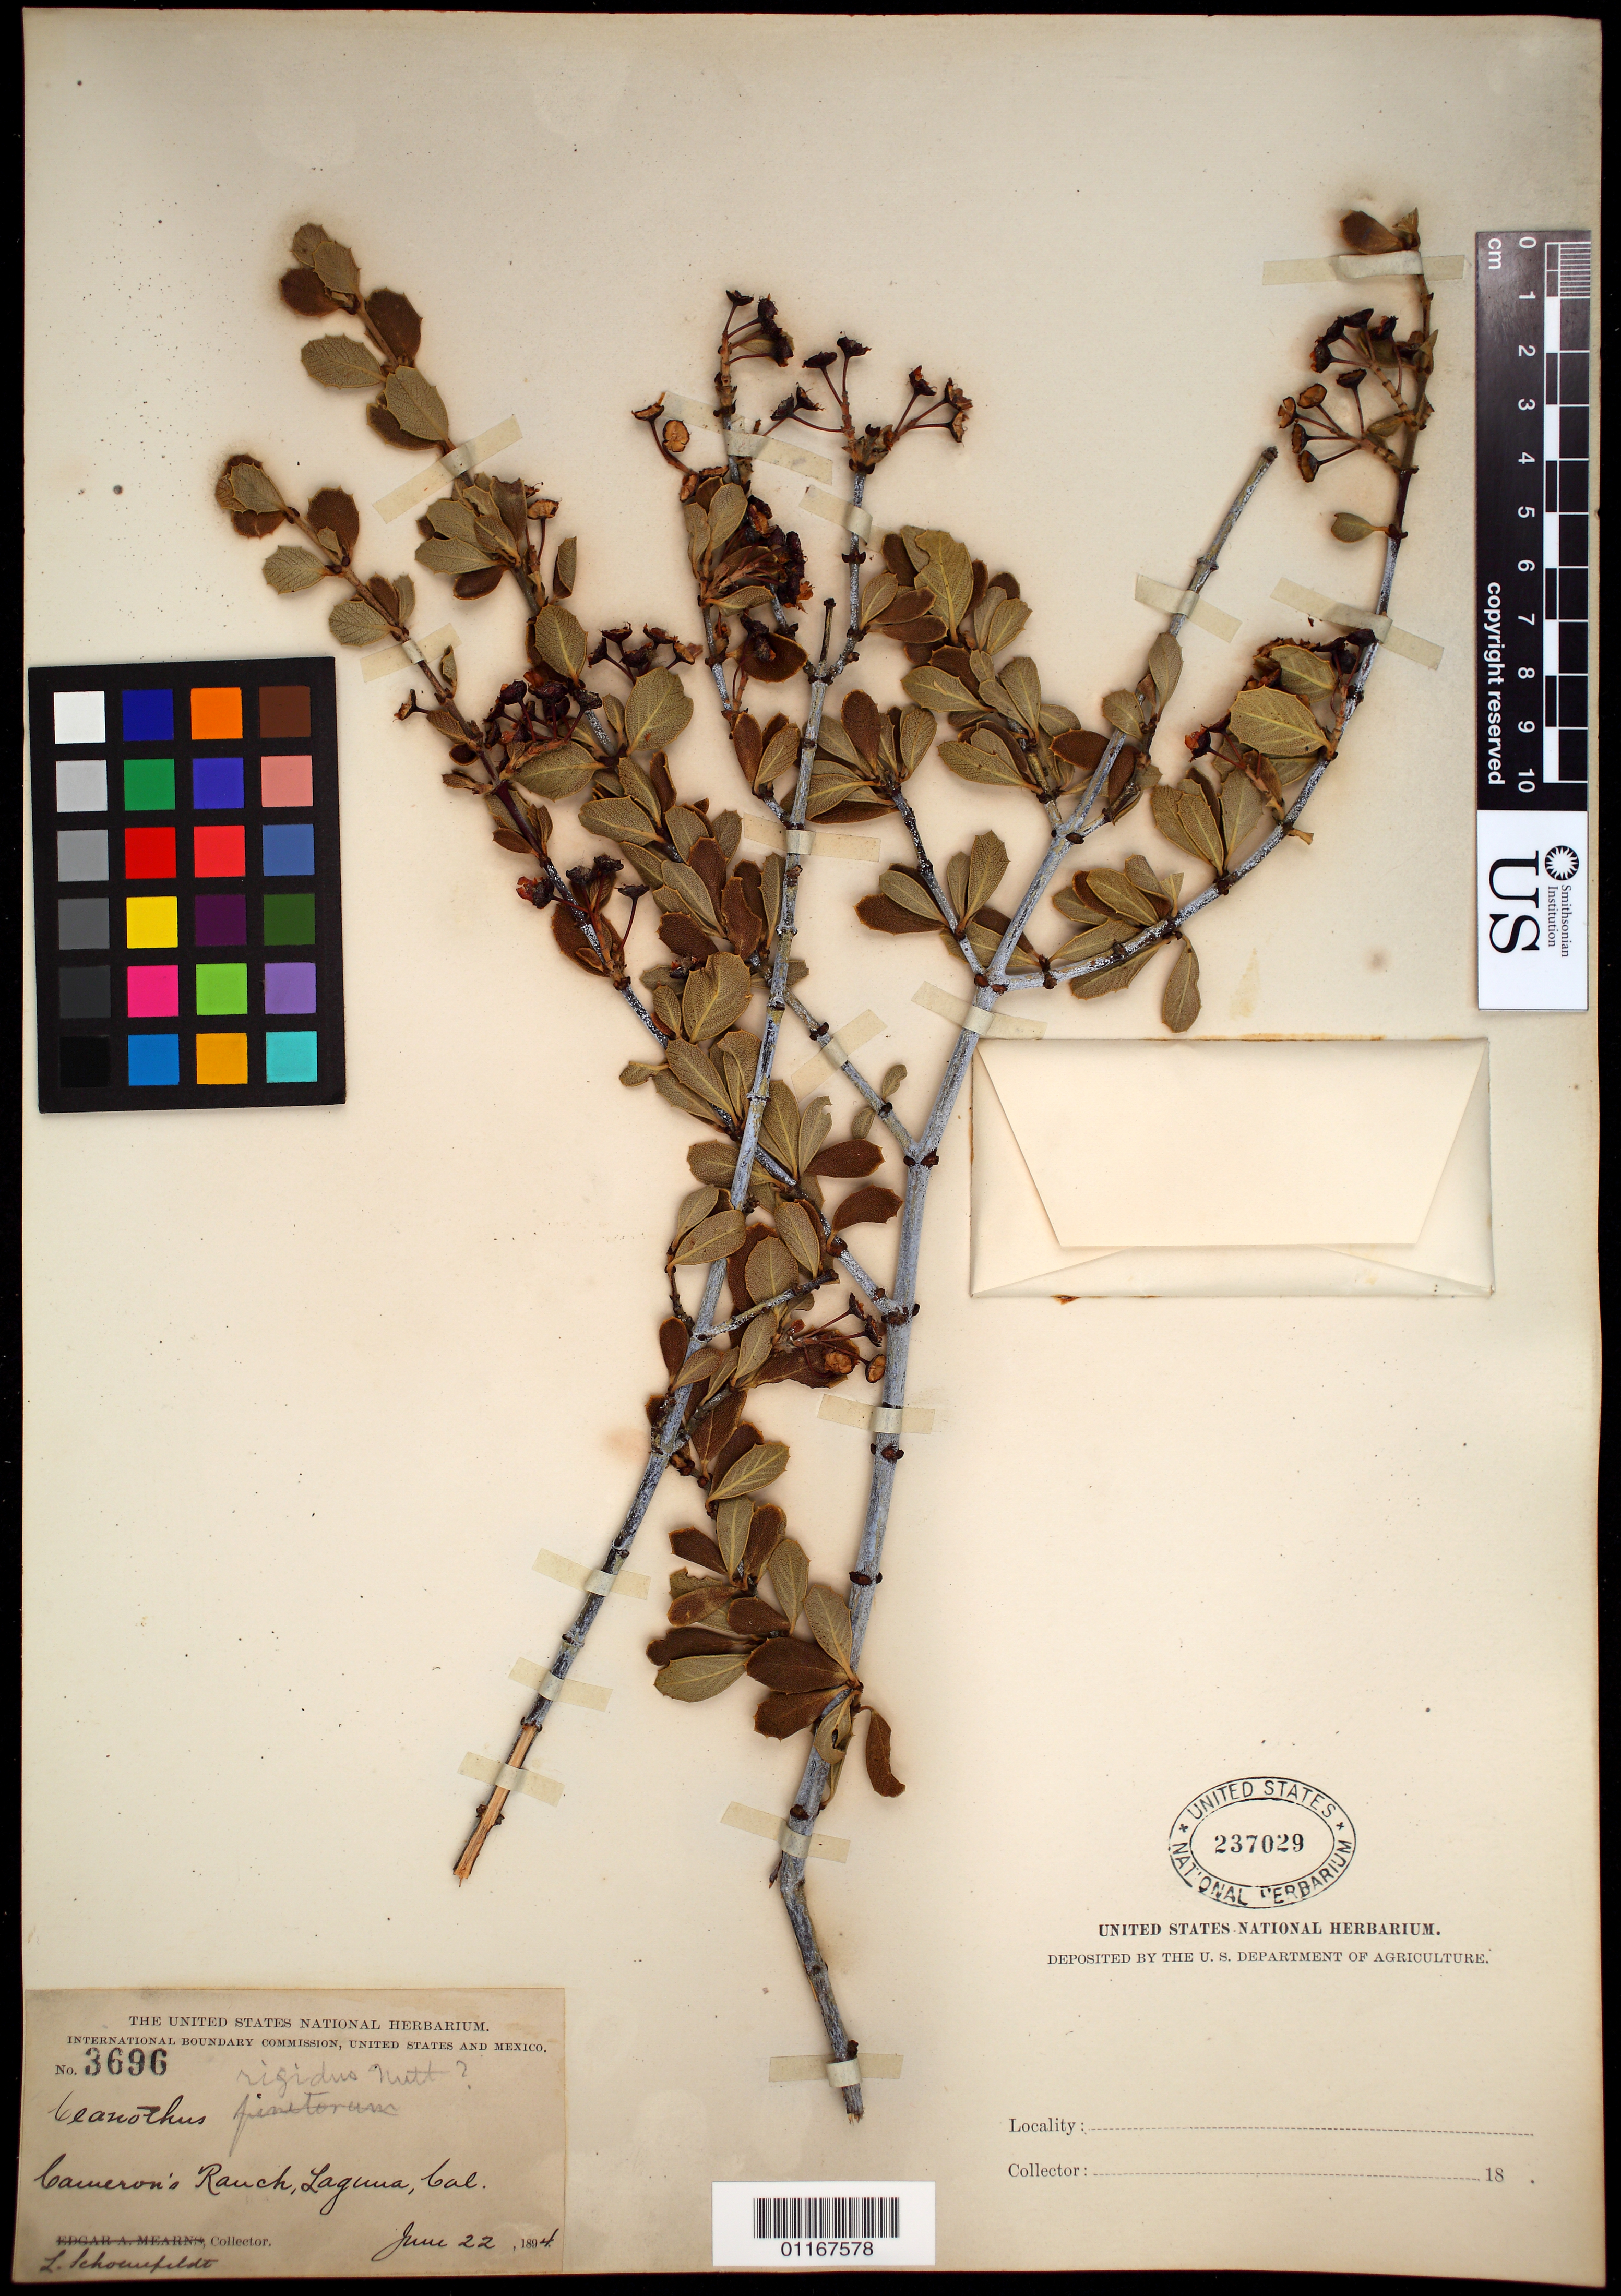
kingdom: Plantae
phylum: Tracheophyta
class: Magnoliopsida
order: Rosales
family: Rhamnaceae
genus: Ceanothus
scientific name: Ceanothus rigidus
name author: Nutt.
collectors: L. Schoenfeldt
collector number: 3696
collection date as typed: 22 Jun 1894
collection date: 1894-06-22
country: United States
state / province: California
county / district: Orange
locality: Cameron's ranch, Laguna, California.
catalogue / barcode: US 237029